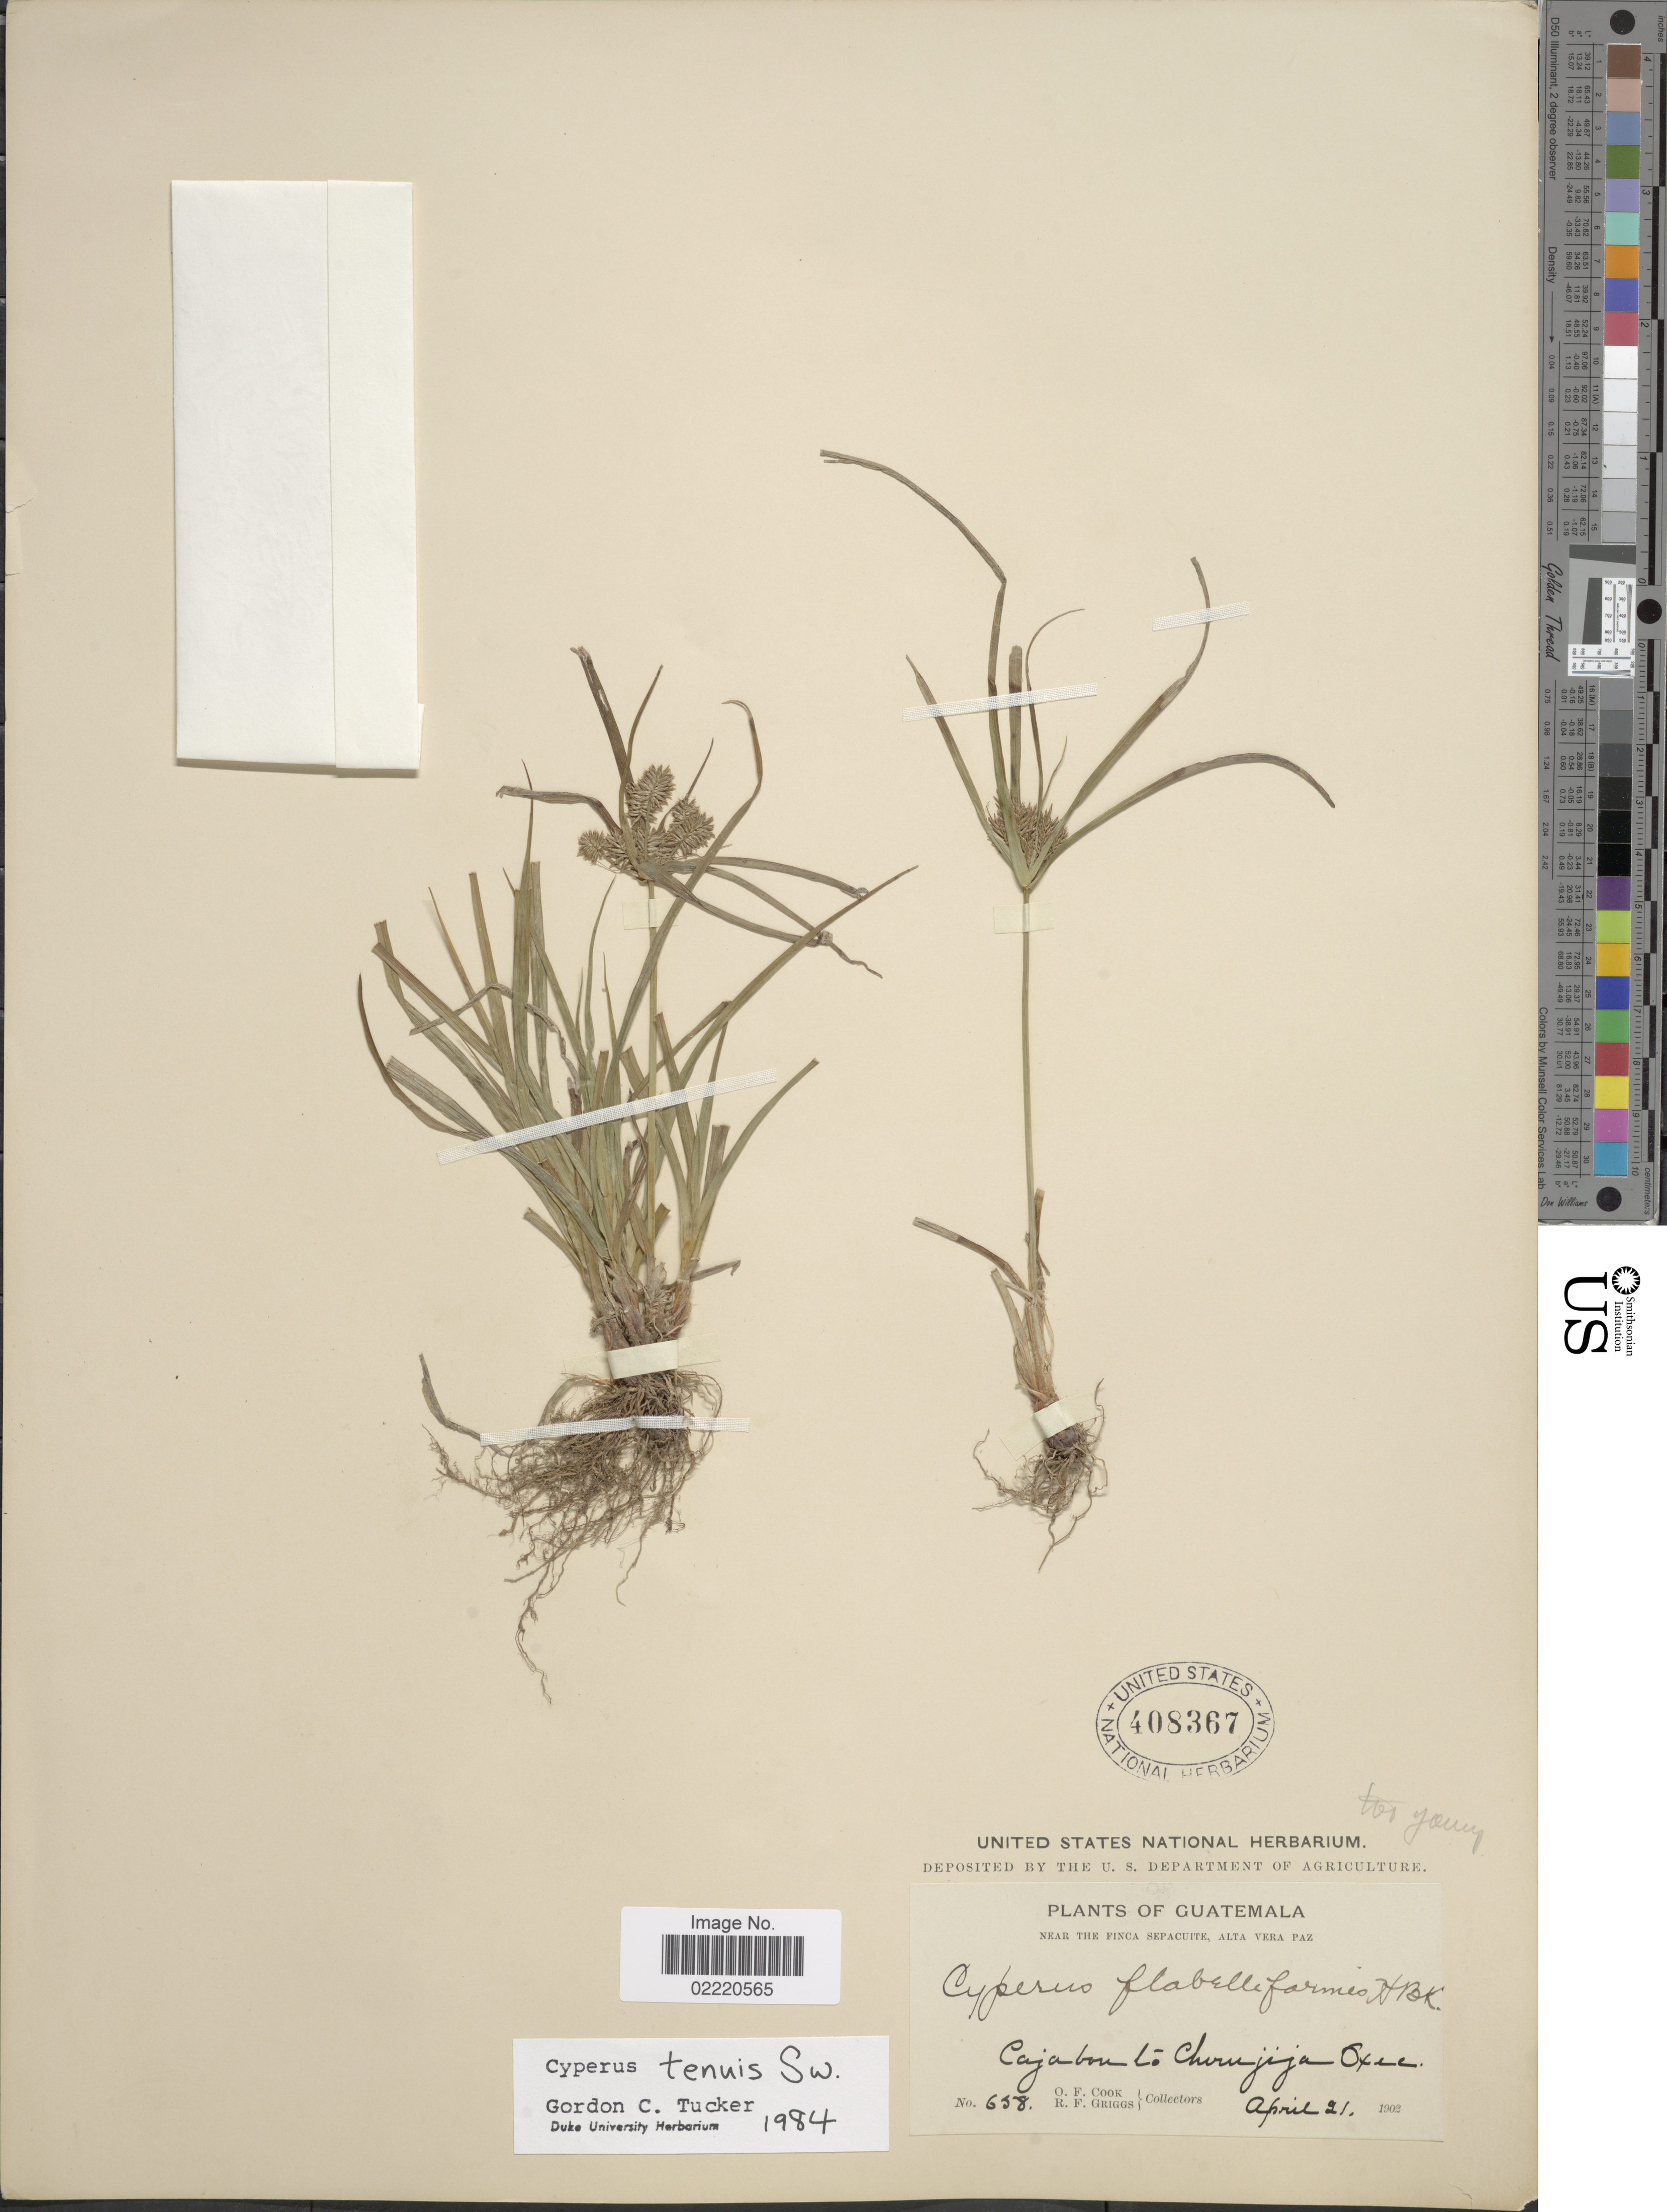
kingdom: Plantae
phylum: Tracheophyta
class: Liliopsida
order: Poales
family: Cyperaceae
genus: Cyperus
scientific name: Cyperus tenuis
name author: Sw.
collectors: O. F. Cook & R. F. Griggs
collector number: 658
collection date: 1902-04-21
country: Guatemala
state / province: Alta Verapaz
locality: Near the Finca Sepacuite, Cajabon to Cherujija Oxec.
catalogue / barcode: US 408367